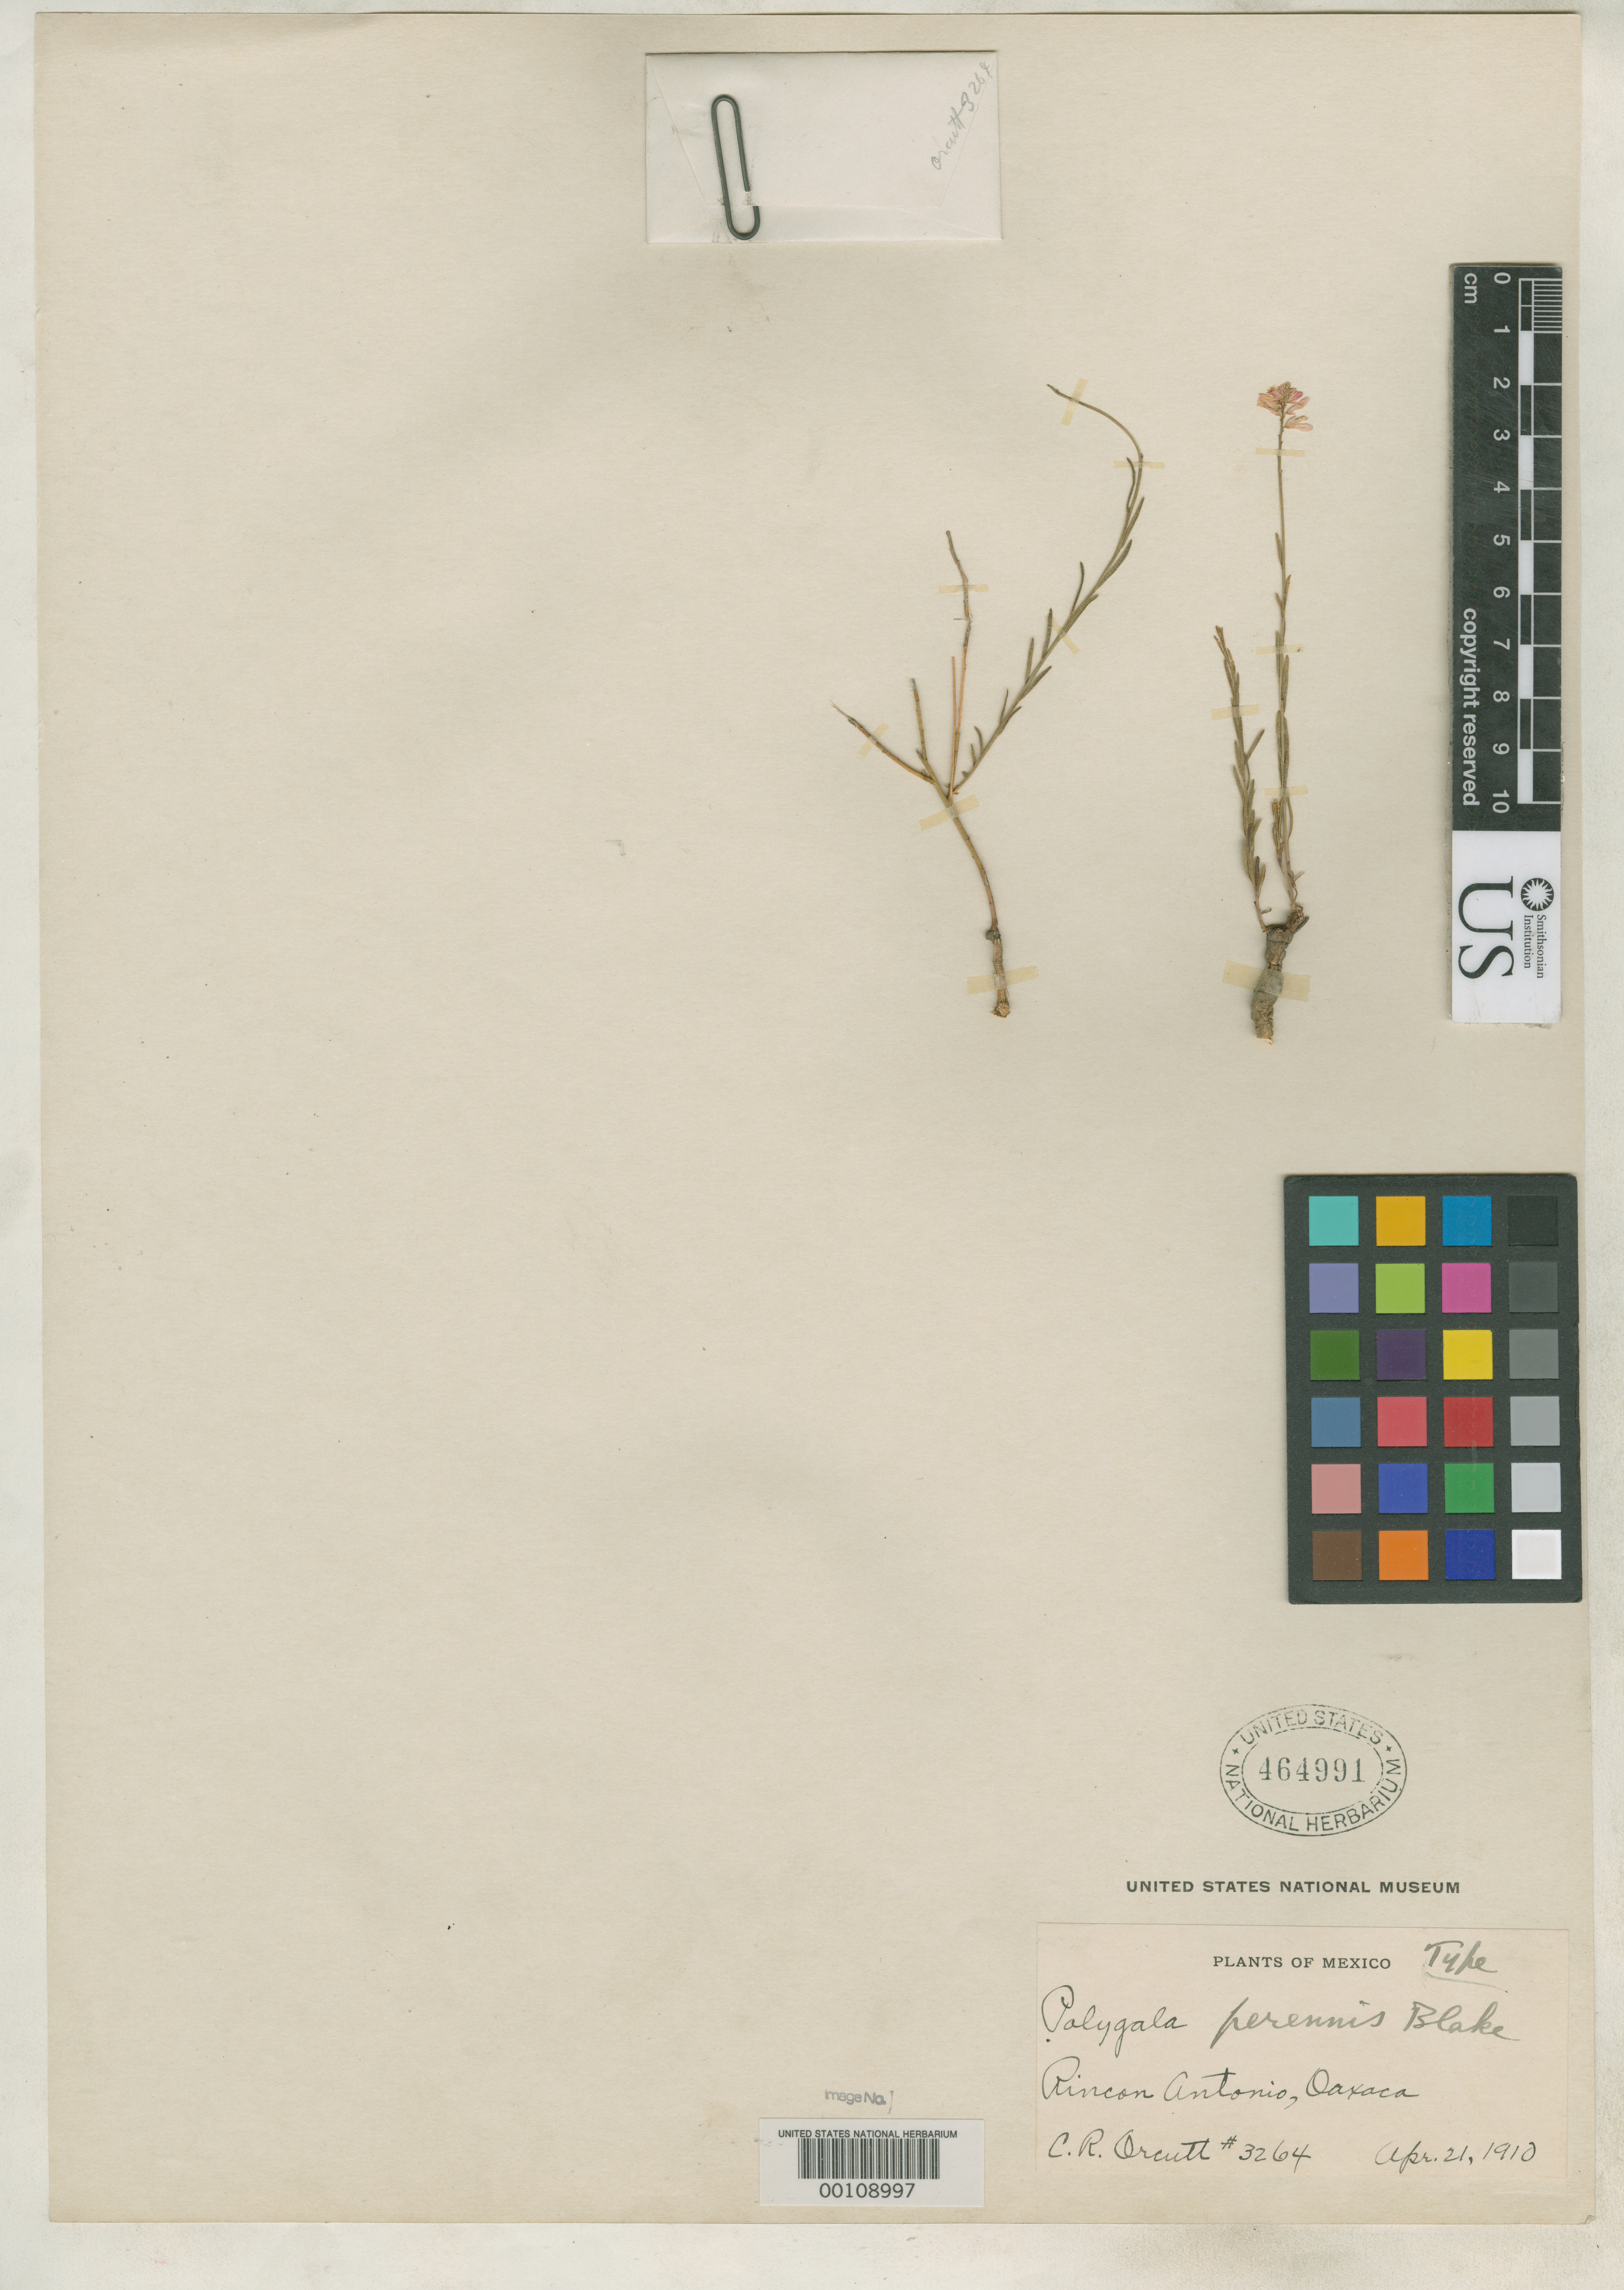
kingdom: Plantae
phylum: Tracheophyta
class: Magnoliopsida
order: Fabales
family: Polygalaceae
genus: Polygala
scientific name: Polygala perennis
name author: S.F. Blake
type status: Holotype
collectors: C. R. Orcutt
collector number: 3264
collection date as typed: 21 Apr 1910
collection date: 1910-04-21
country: Mexico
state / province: Oaxaca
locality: Rincon Antonio.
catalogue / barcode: US 464991